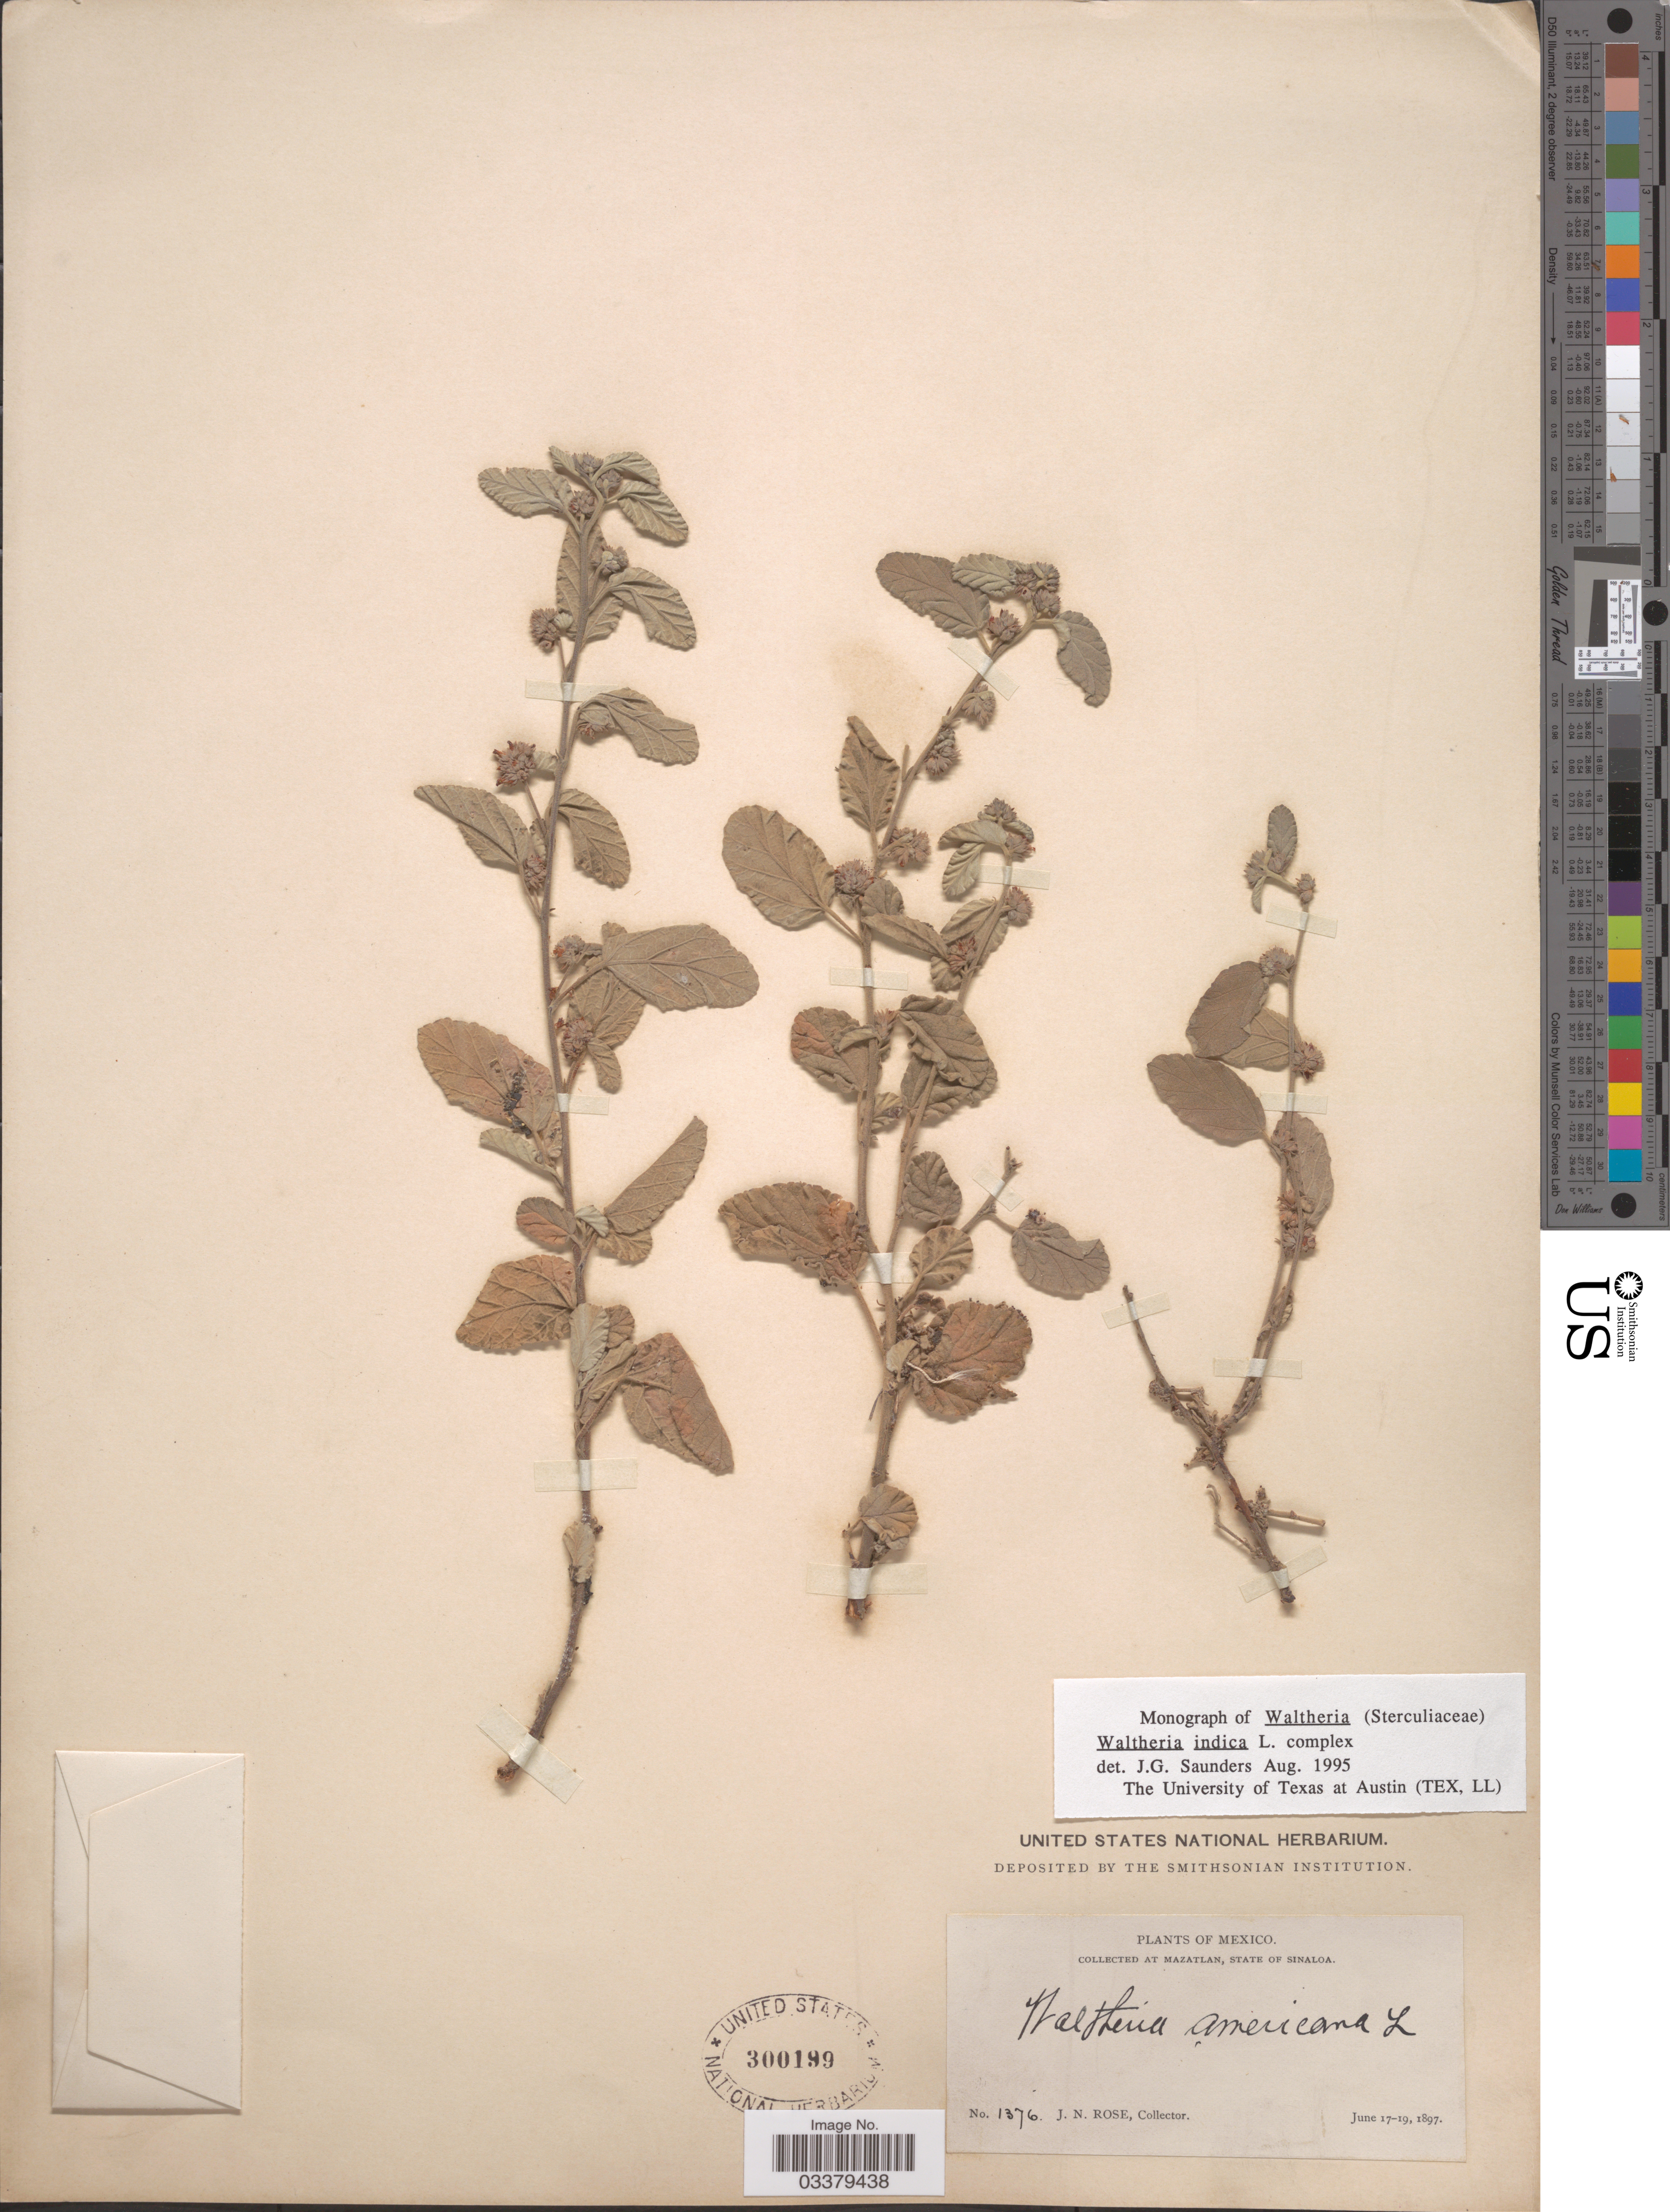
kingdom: Plantae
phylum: Tracheophyta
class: Magnoliopsida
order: Malvales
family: Malvaceae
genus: Waltheria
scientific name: Waltheria indica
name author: L.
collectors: J. N. Rose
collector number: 1376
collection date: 1897-06-17/1897-06-19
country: Mexico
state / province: Sinaloa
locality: Mazatlan.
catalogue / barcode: US 300199